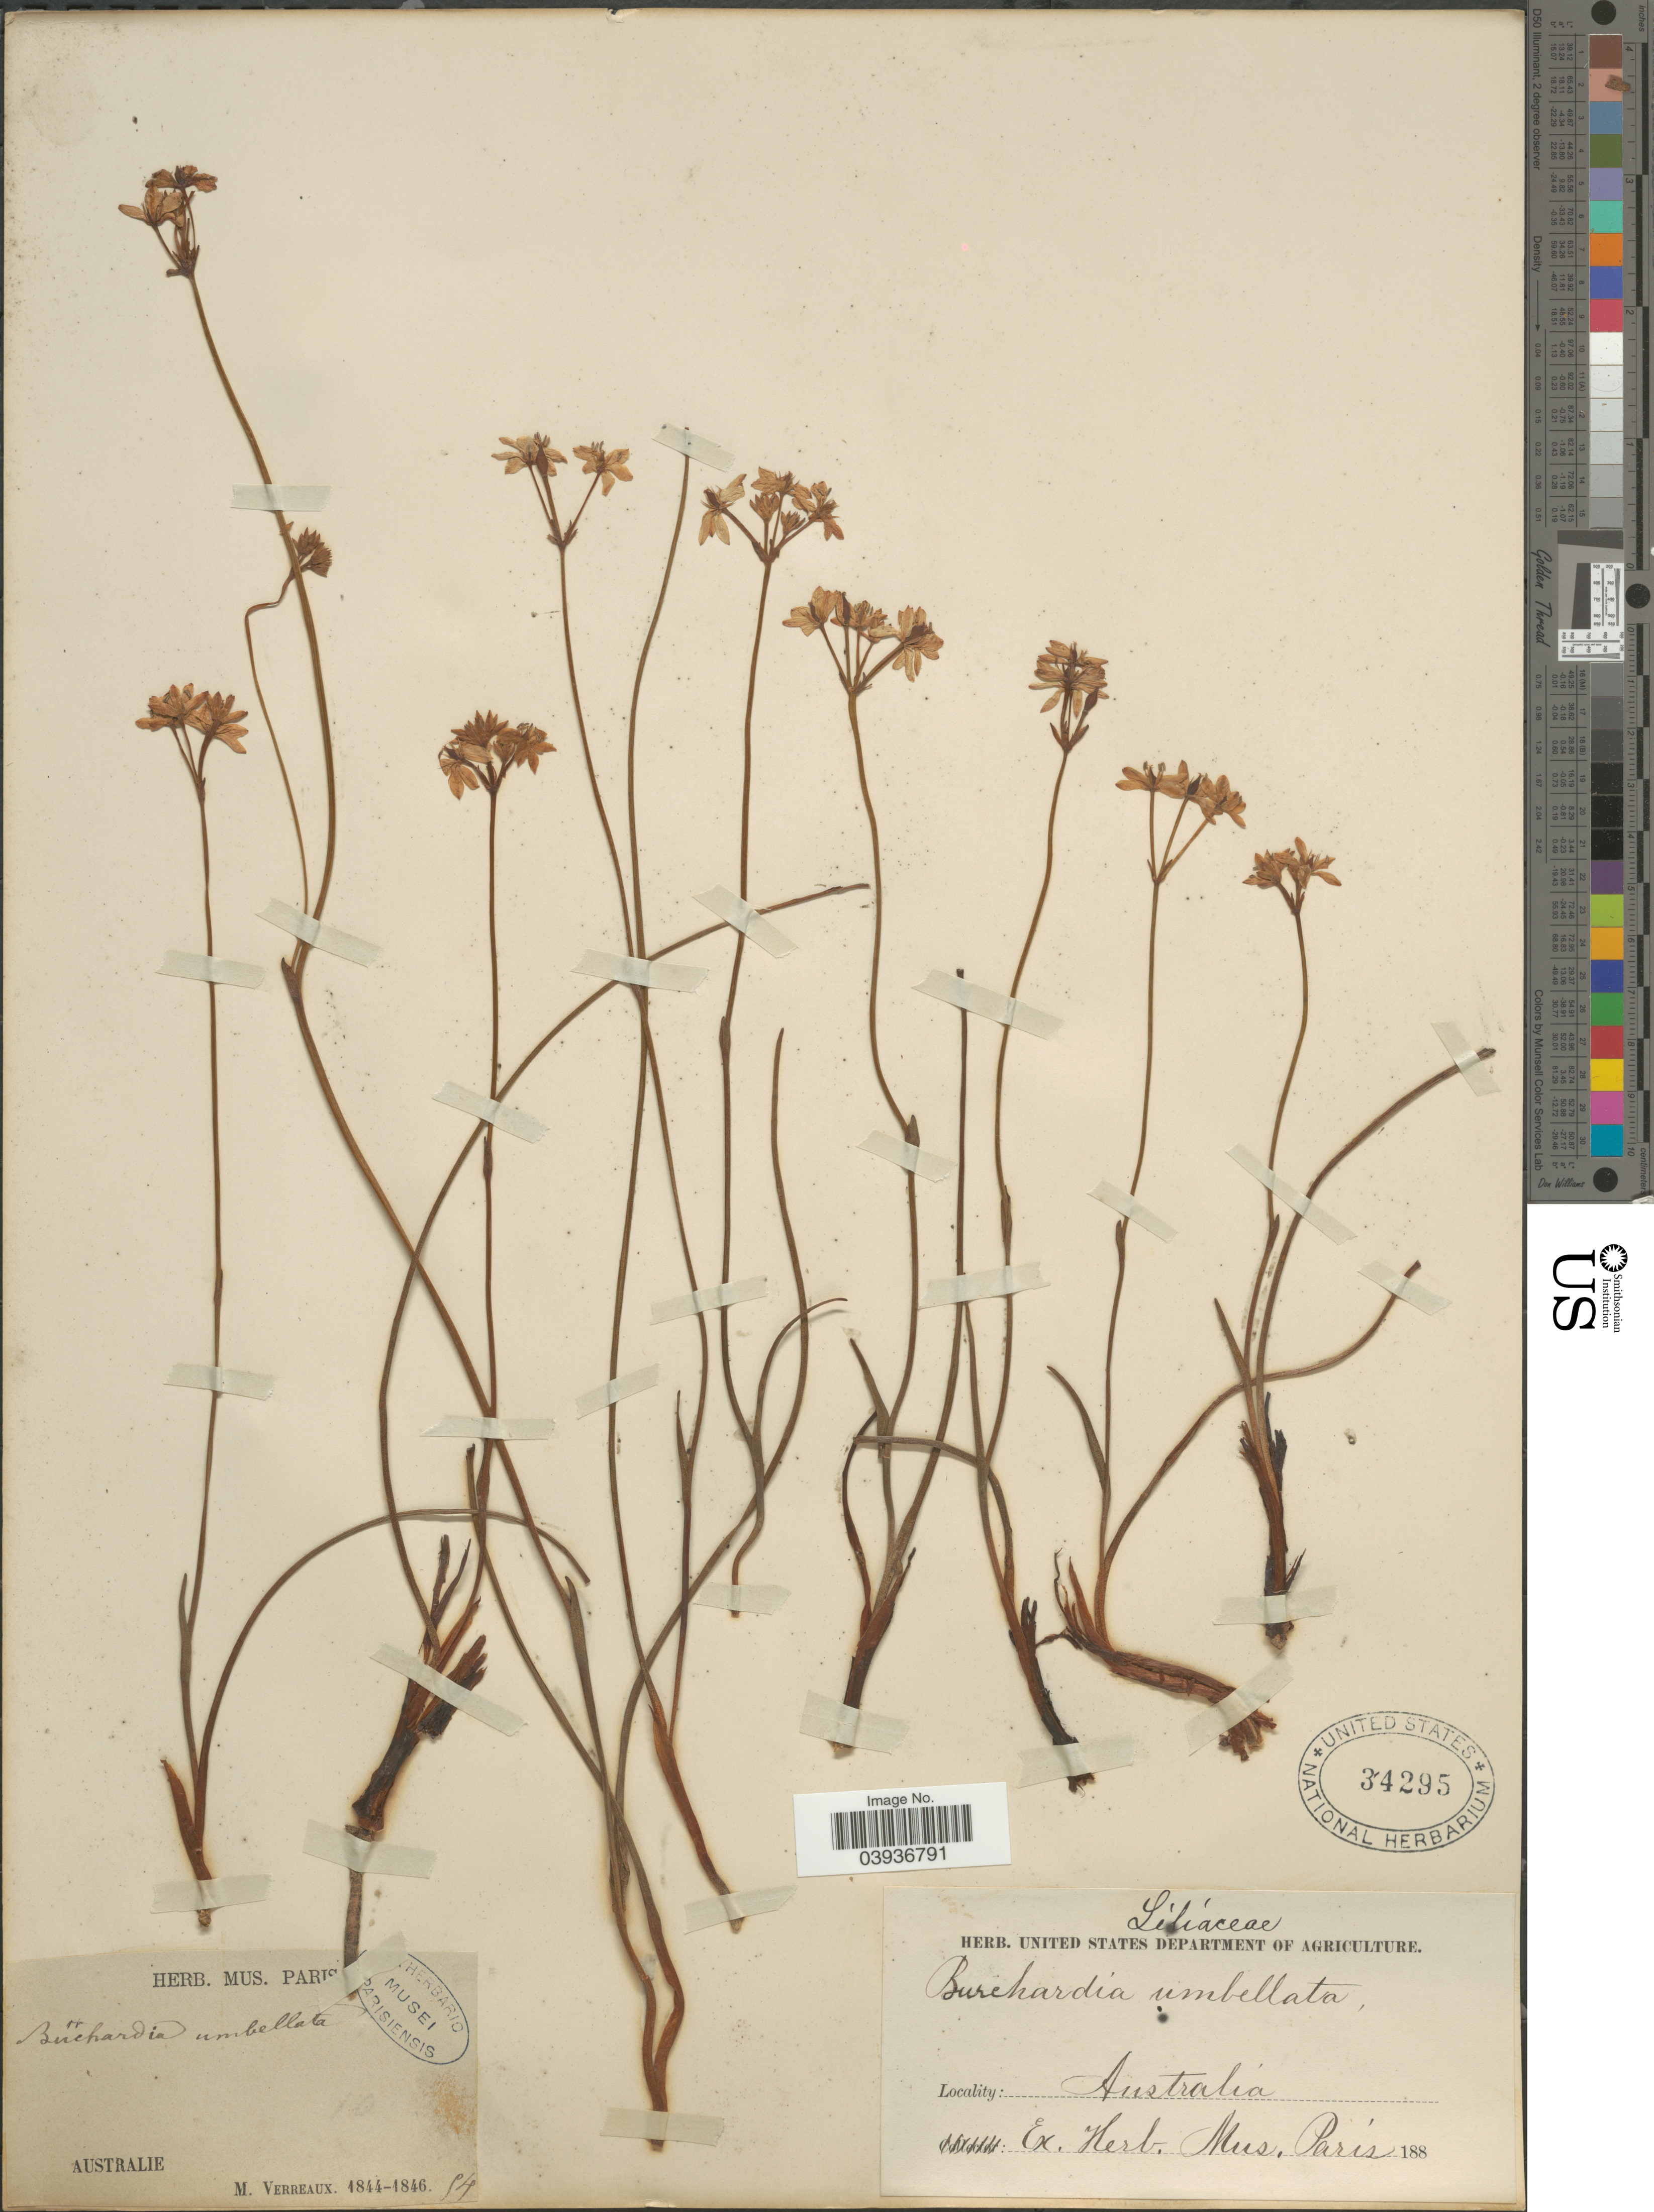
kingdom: Plantae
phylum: Tracheophyta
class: Liliopsida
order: Liliales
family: Colchicaceae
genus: Burchardia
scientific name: Burchardia umbellata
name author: R. Br.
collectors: M. Verreaux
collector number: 54?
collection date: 1844/1846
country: Australia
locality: Australie.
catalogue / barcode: US 34295